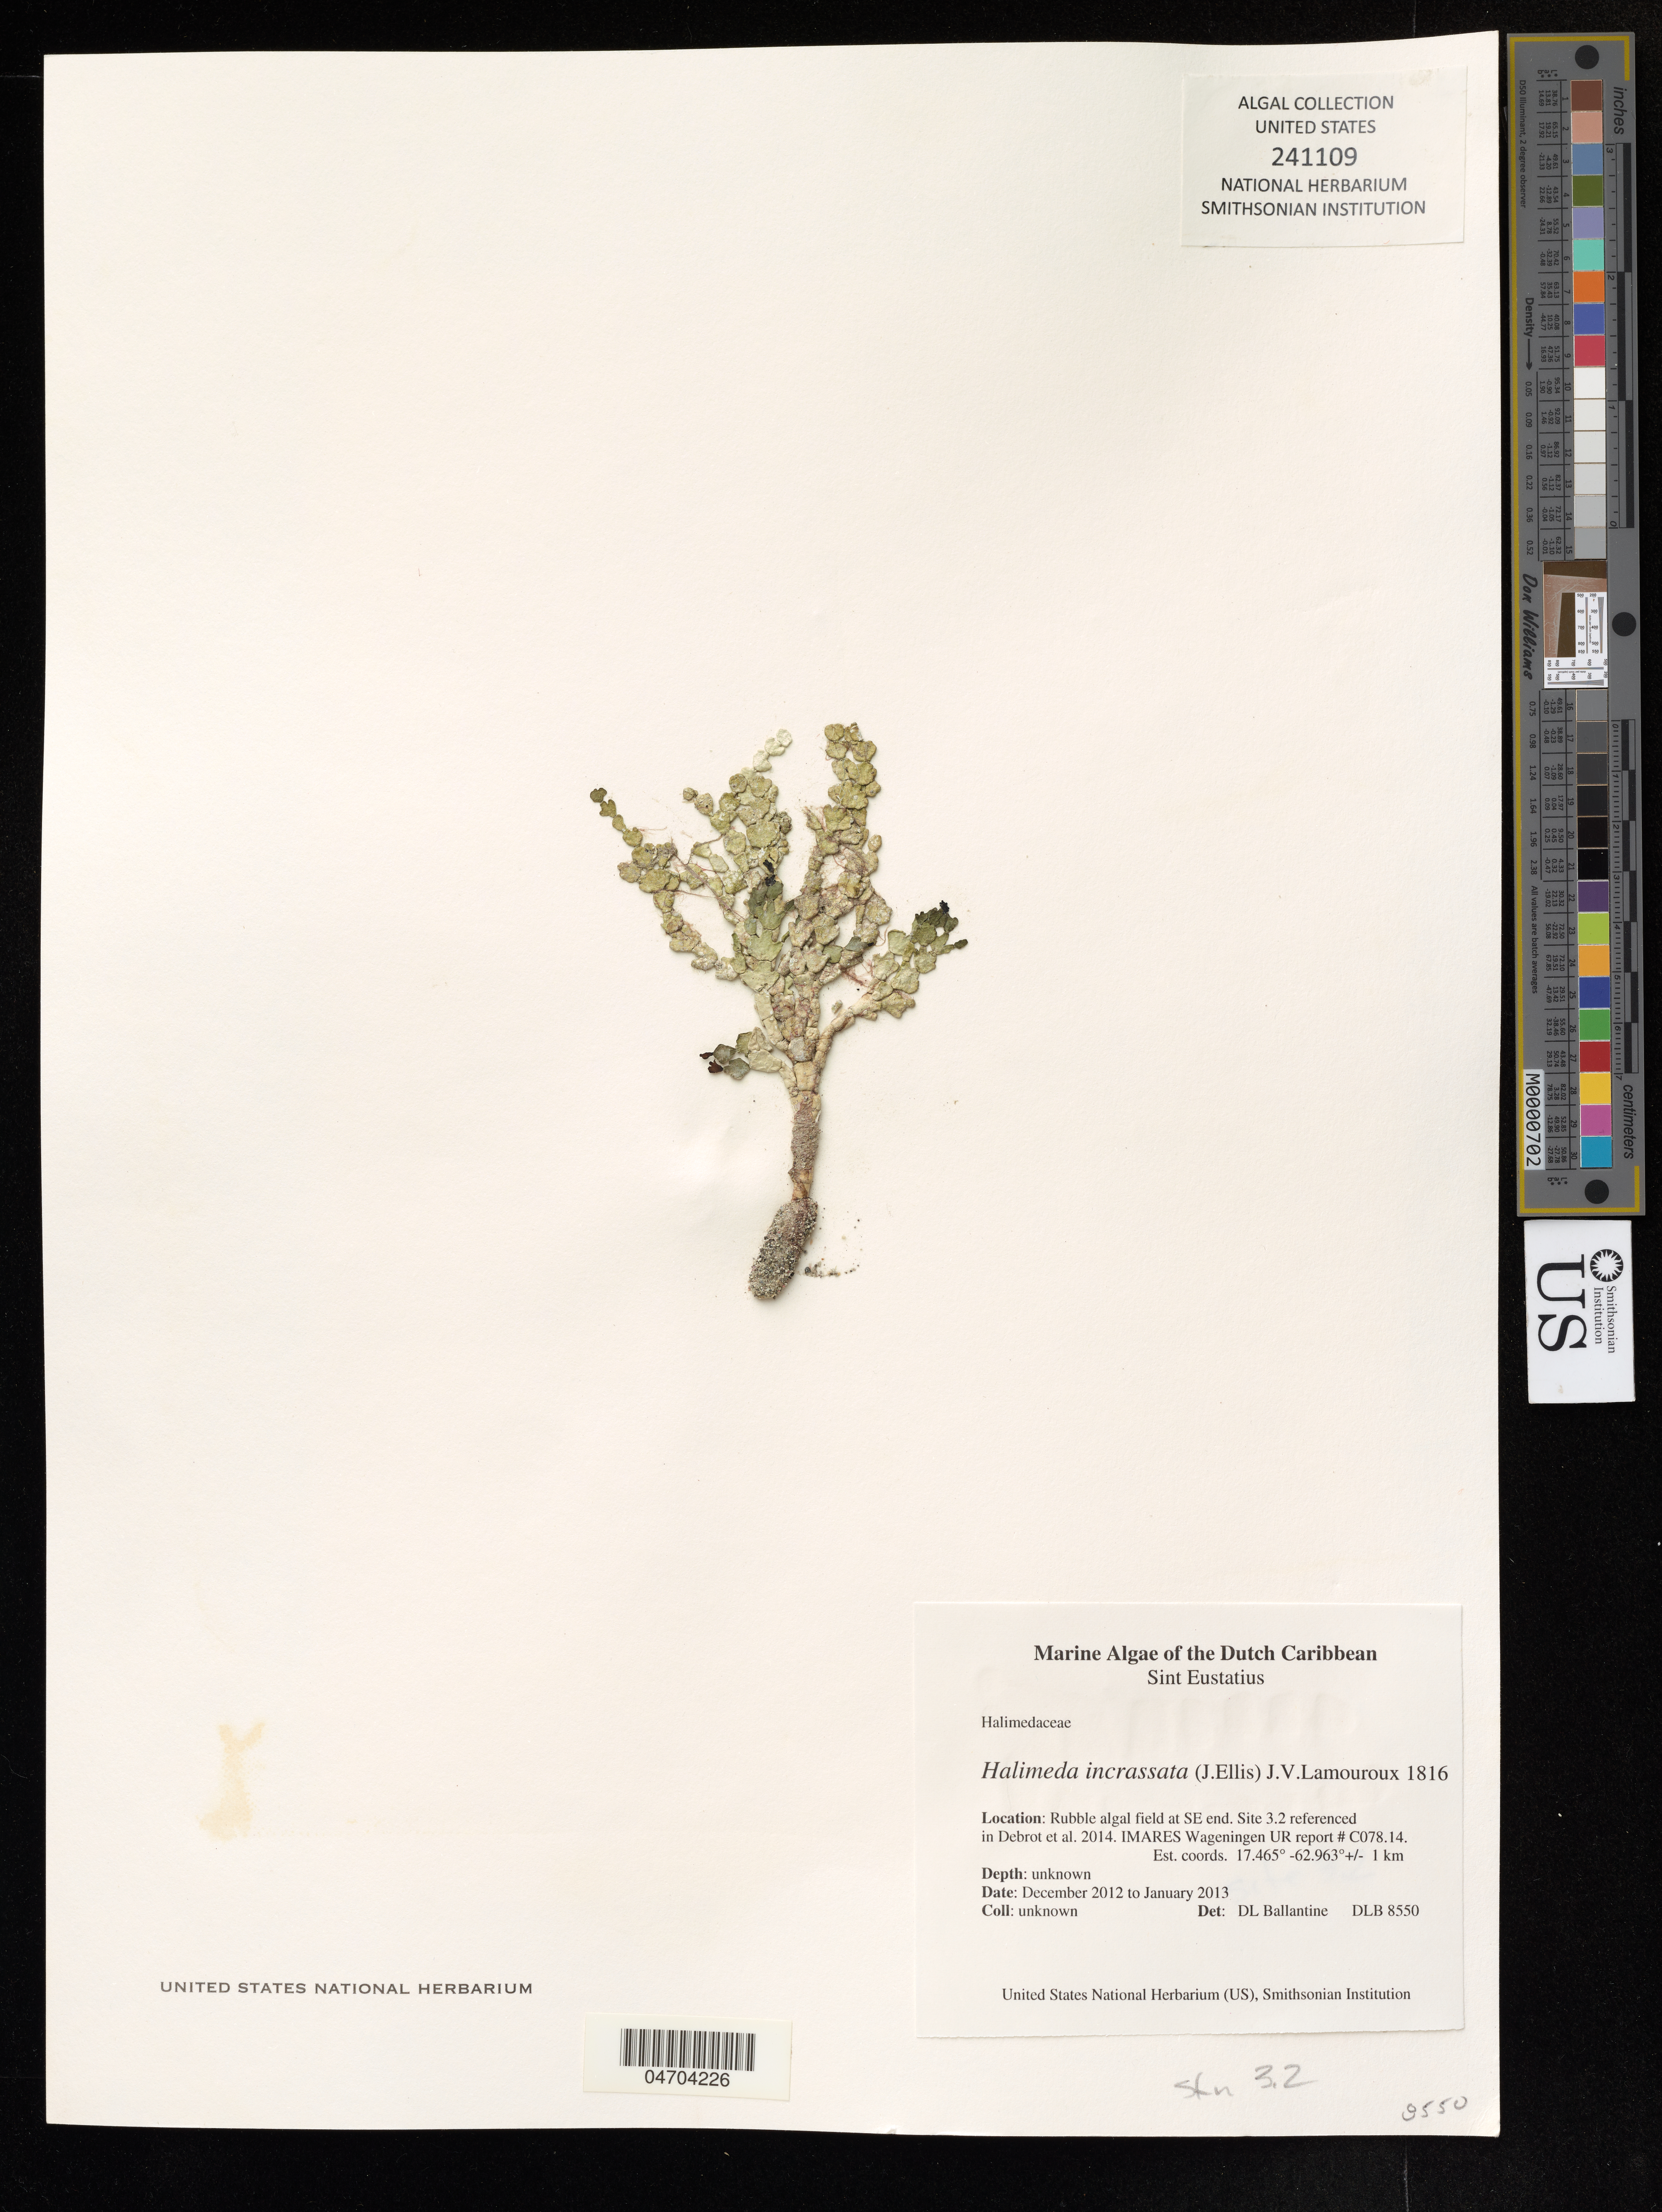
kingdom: Plantae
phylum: Chlorophyta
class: Ulvophyceae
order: Bryopsidales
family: Halimedaceae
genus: Halimeda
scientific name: Halimeda incrassata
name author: (J. Ellis) J.V.Lamouroux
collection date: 2012-12/2013-01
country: Netherlands Antilles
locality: Dutch Caribbean, Sint Eustatius, Rubble algal field at SE.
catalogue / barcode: US 241109